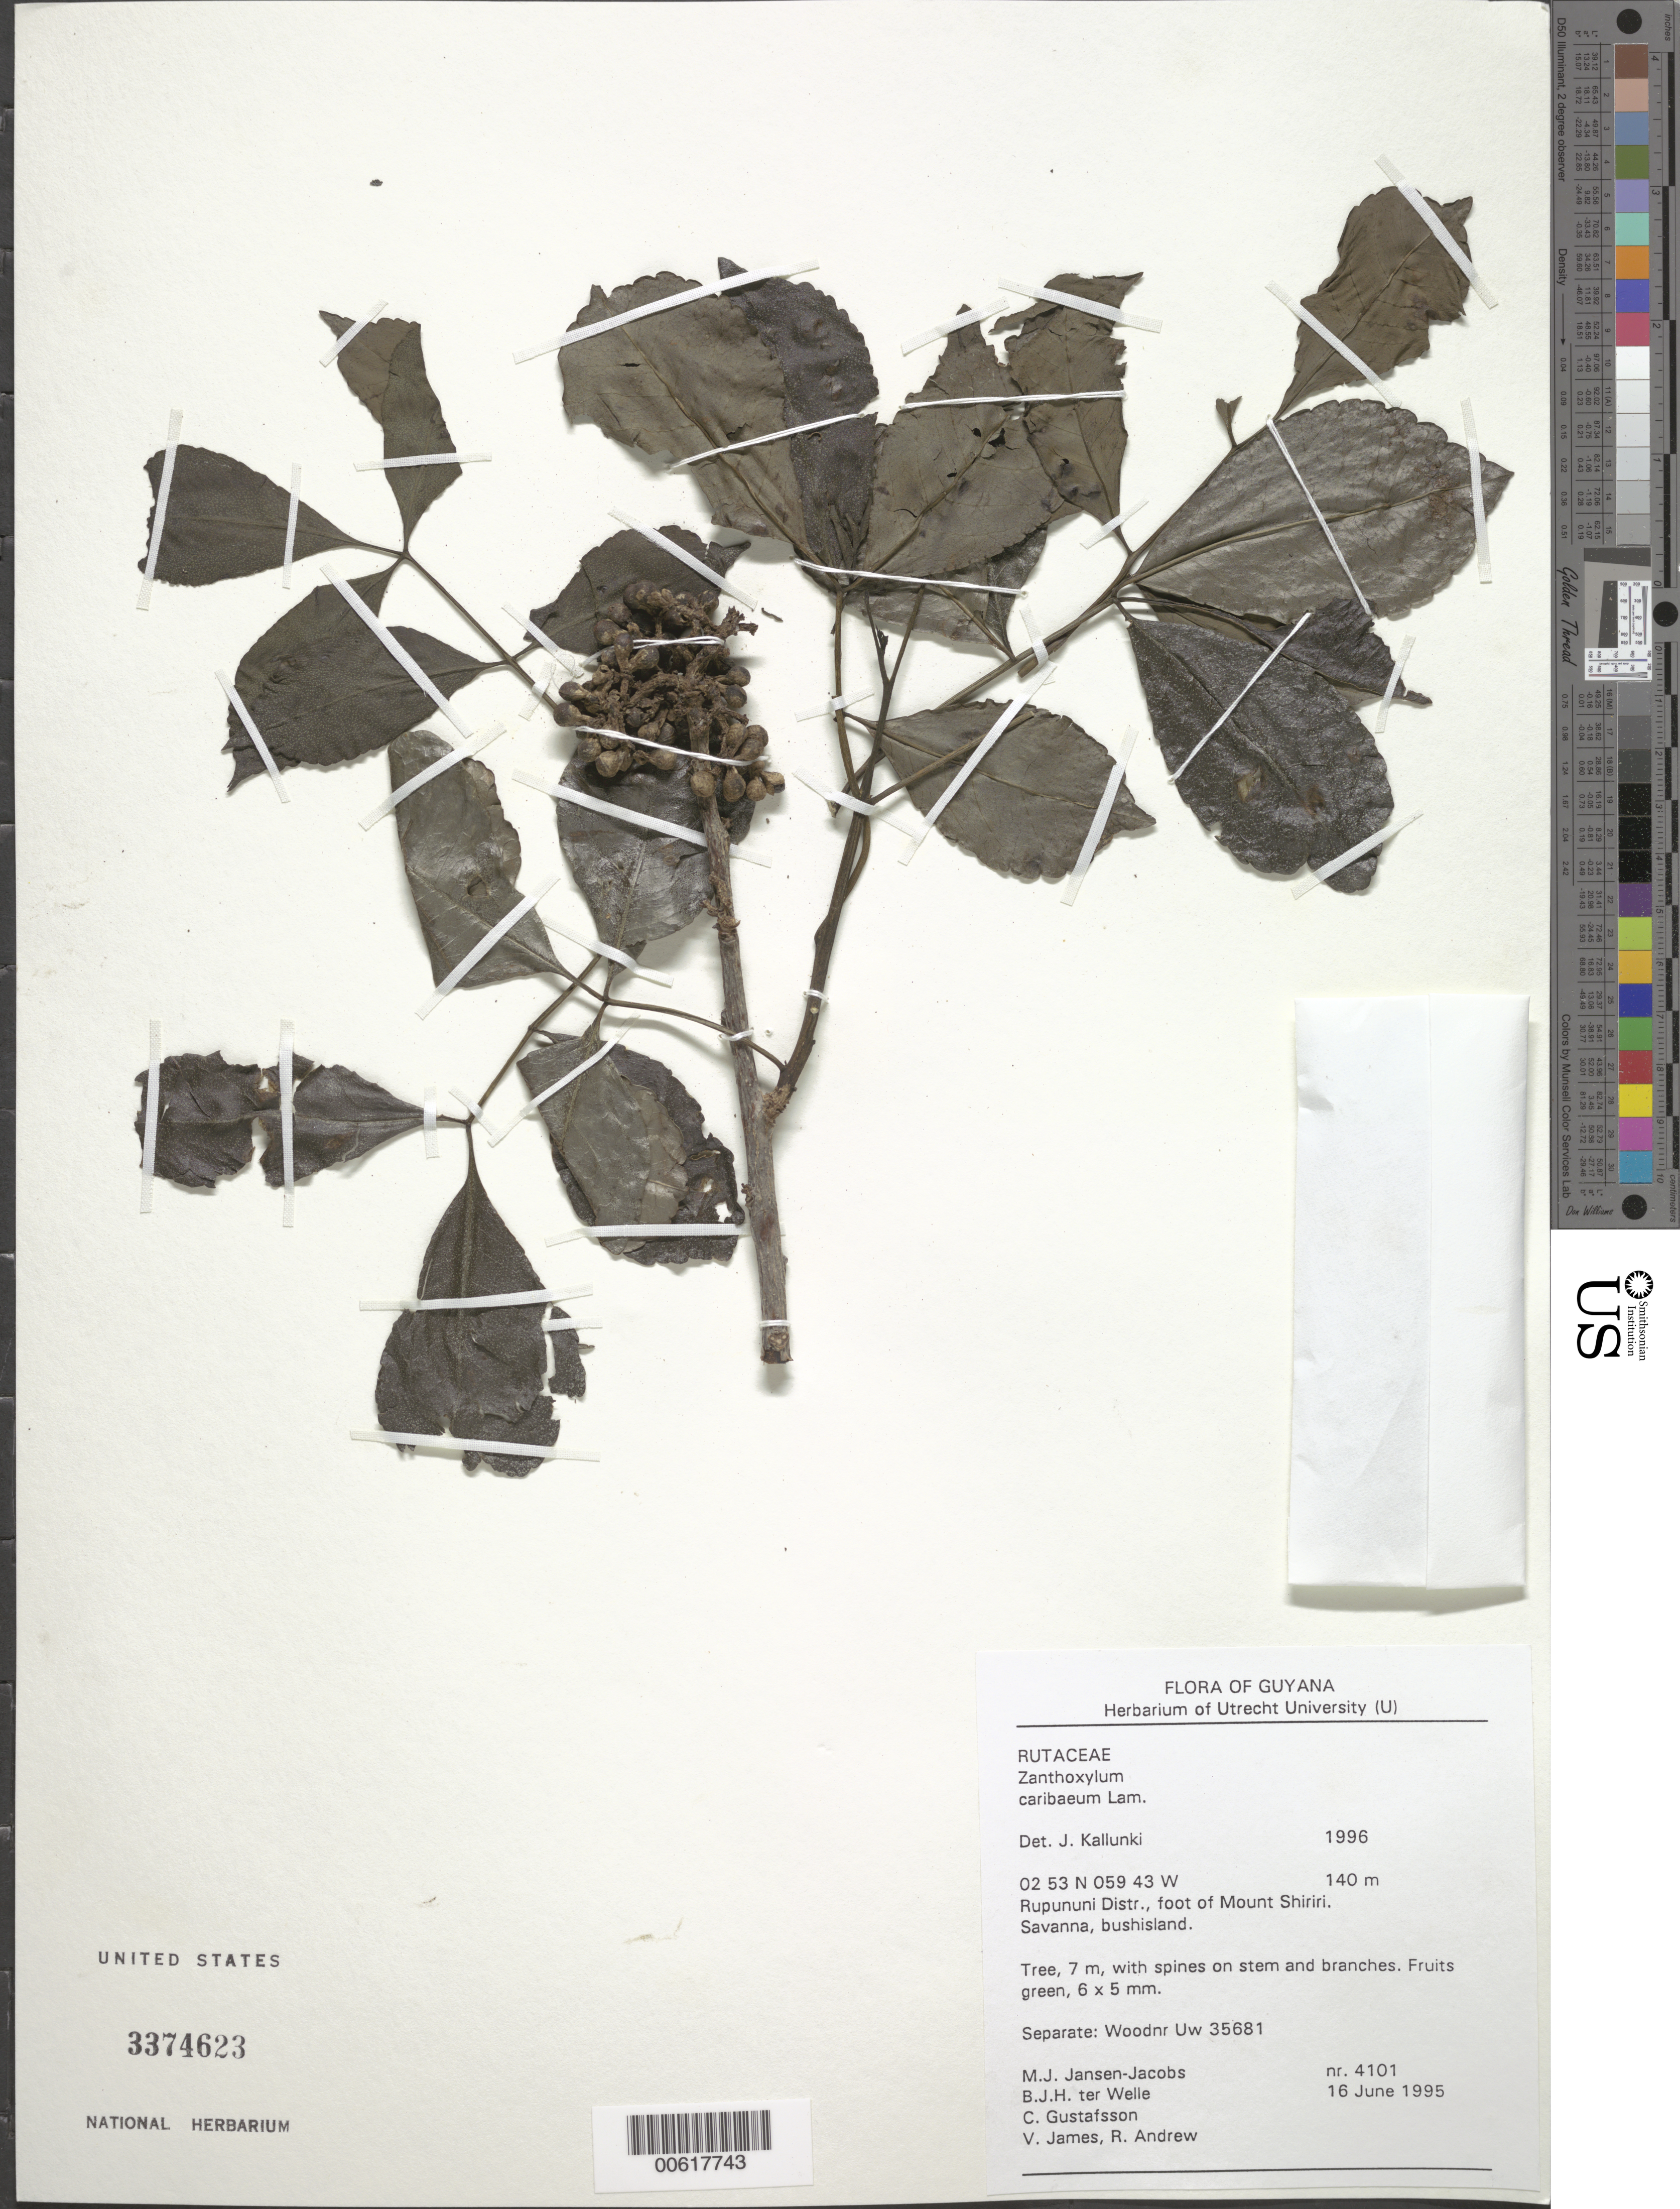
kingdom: Plantae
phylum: Tracheophyta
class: Magnoliopsida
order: Sapindales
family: Rutaceae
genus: Zanthoxylum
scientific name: Zanthoxylum caribaeum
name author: Lam.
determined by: Kallunki, Jacquelyn A.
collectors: M. J. Jansen-Jacobs, B. Welle, C. G. Gustafsson, V. James & R. Andrew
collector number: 4101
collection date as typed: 16-Jun-95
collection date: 1995-06-16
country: Guyana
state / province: U. Takutu-U. Essequibo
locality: Mount Shiriri, at foot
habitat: Savanna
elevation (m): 140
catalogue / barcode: US 3374623